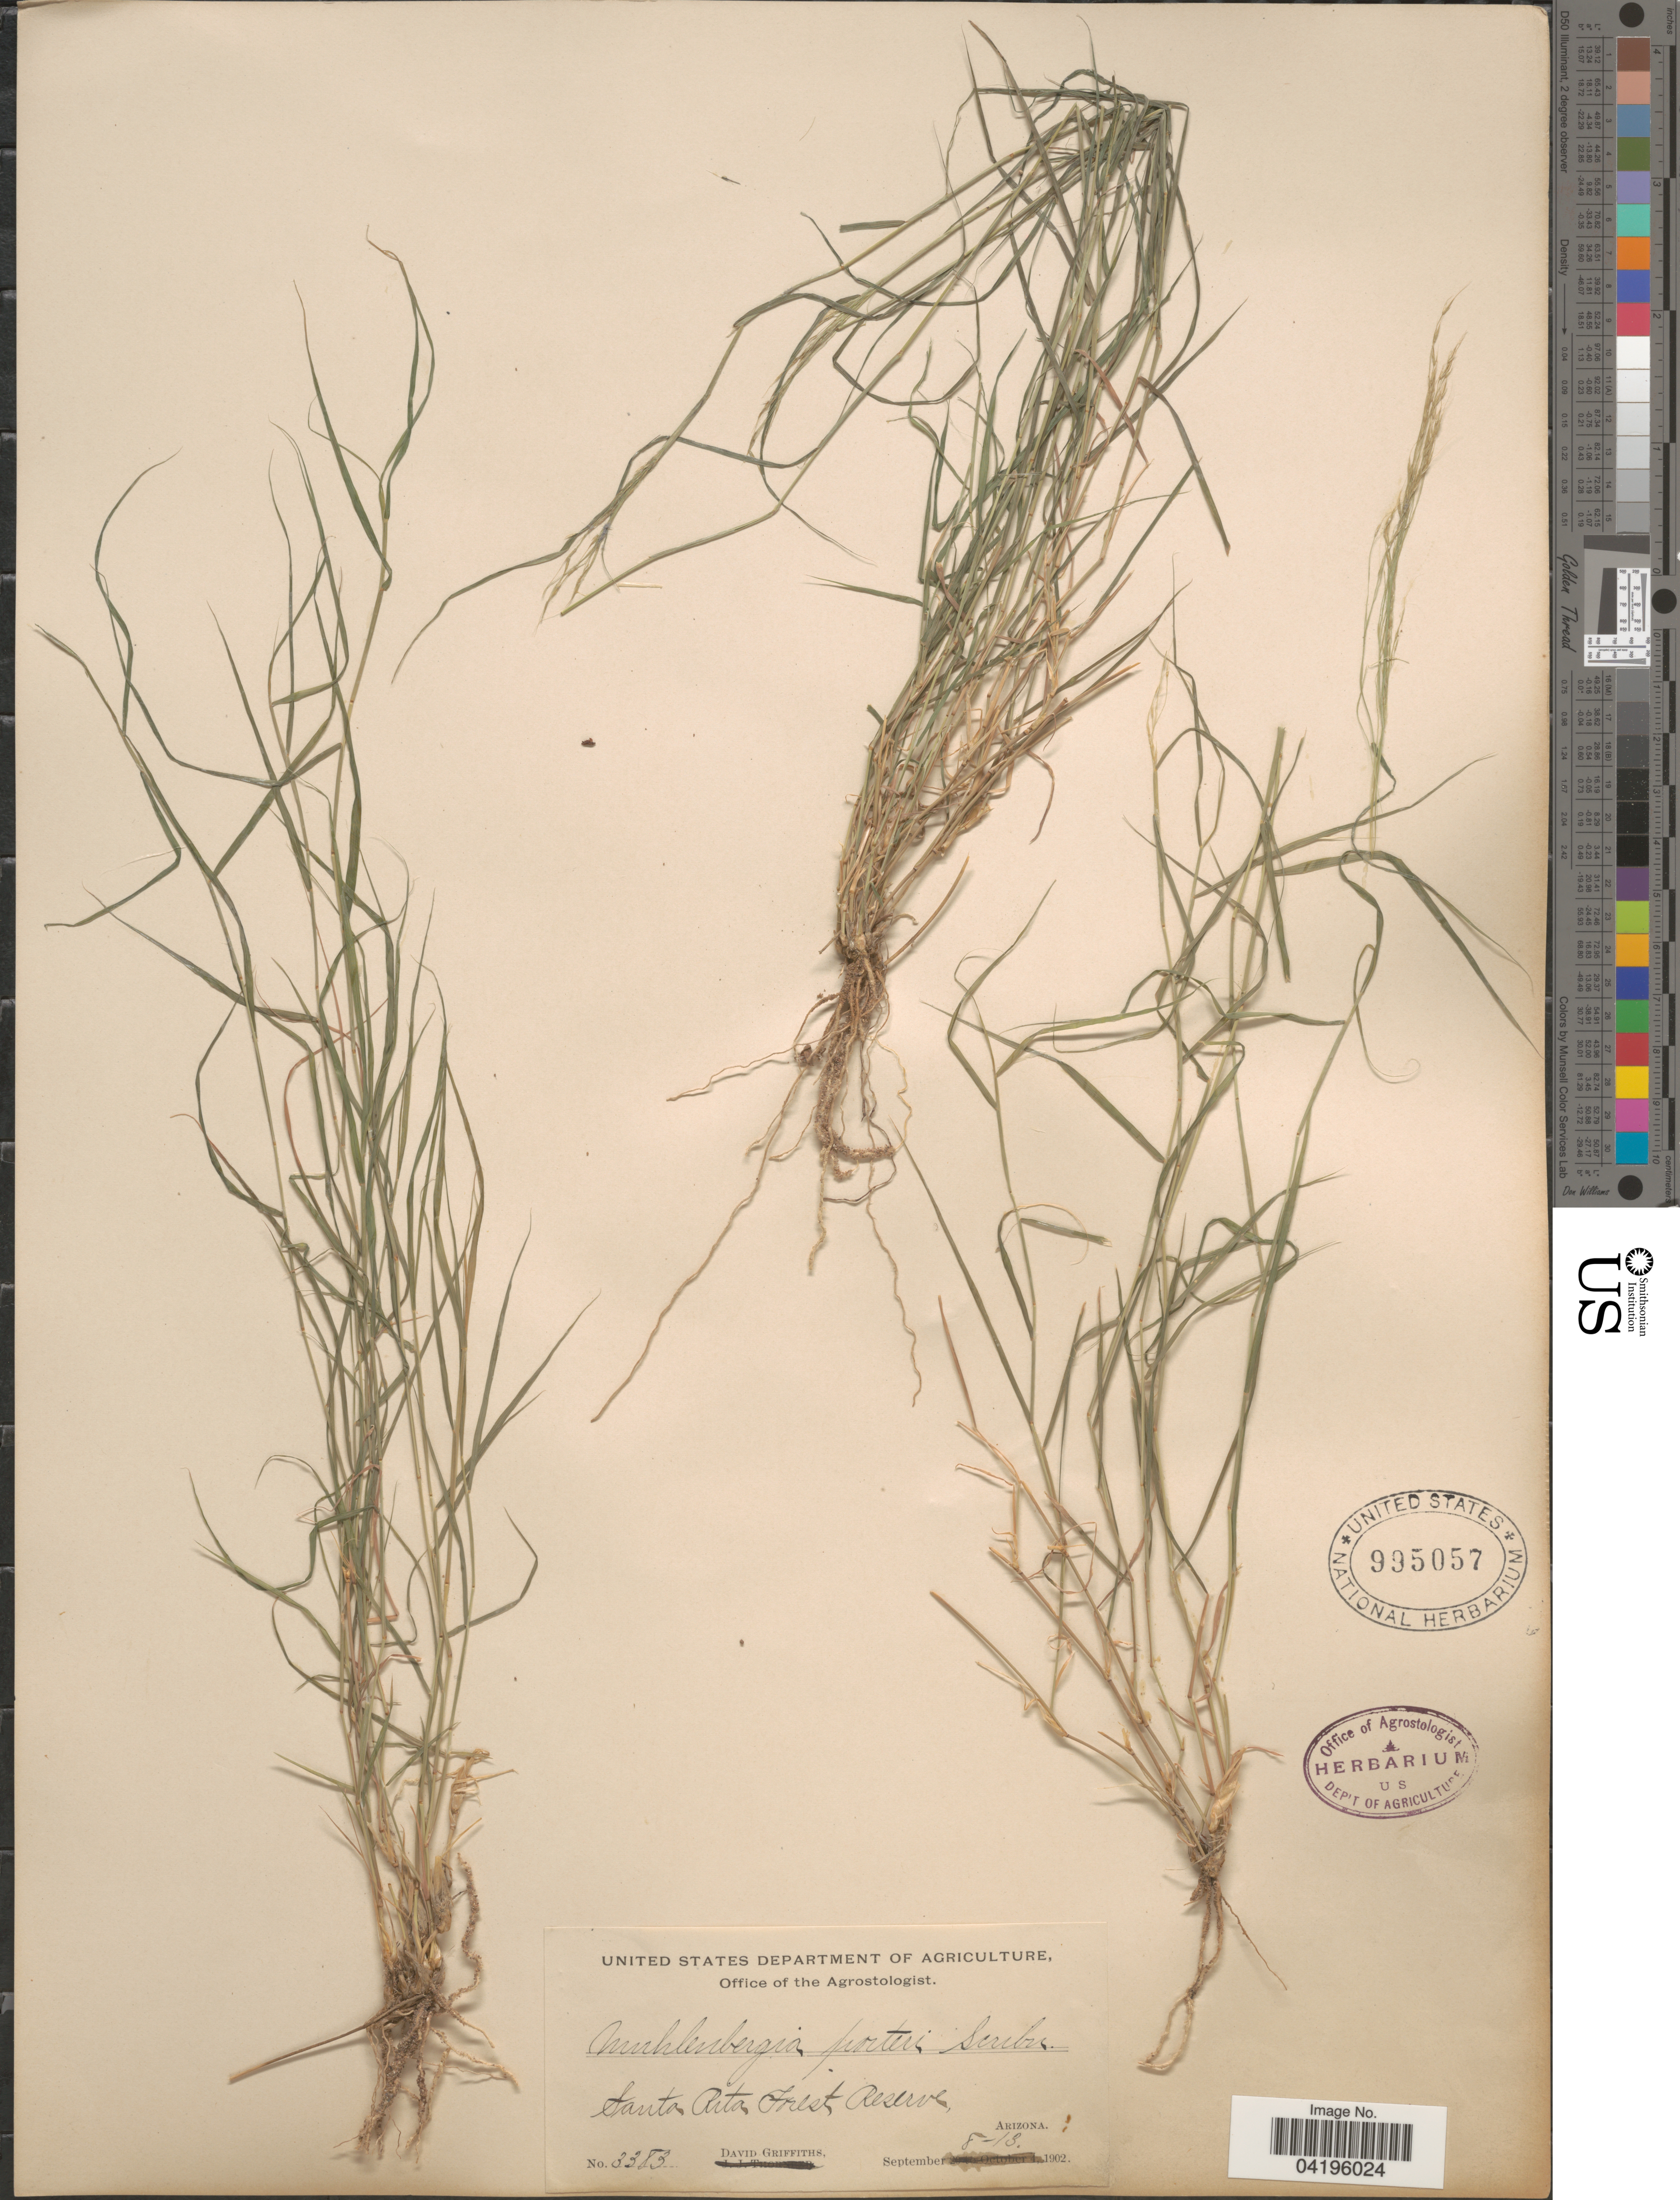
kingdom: Plantae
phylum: Tracheophyta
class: Liliopsida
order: Poales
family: Poaceae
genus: Muhlenbergia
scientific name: Muhlenbergia porteri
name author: Scribn. in W.J. Beal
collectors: D. Griffiths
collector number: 3383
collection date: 1902-09-08/1902-09-13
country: United States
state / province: Arizona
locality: Santa Rita Forest Reserve.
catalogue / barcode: US 995057